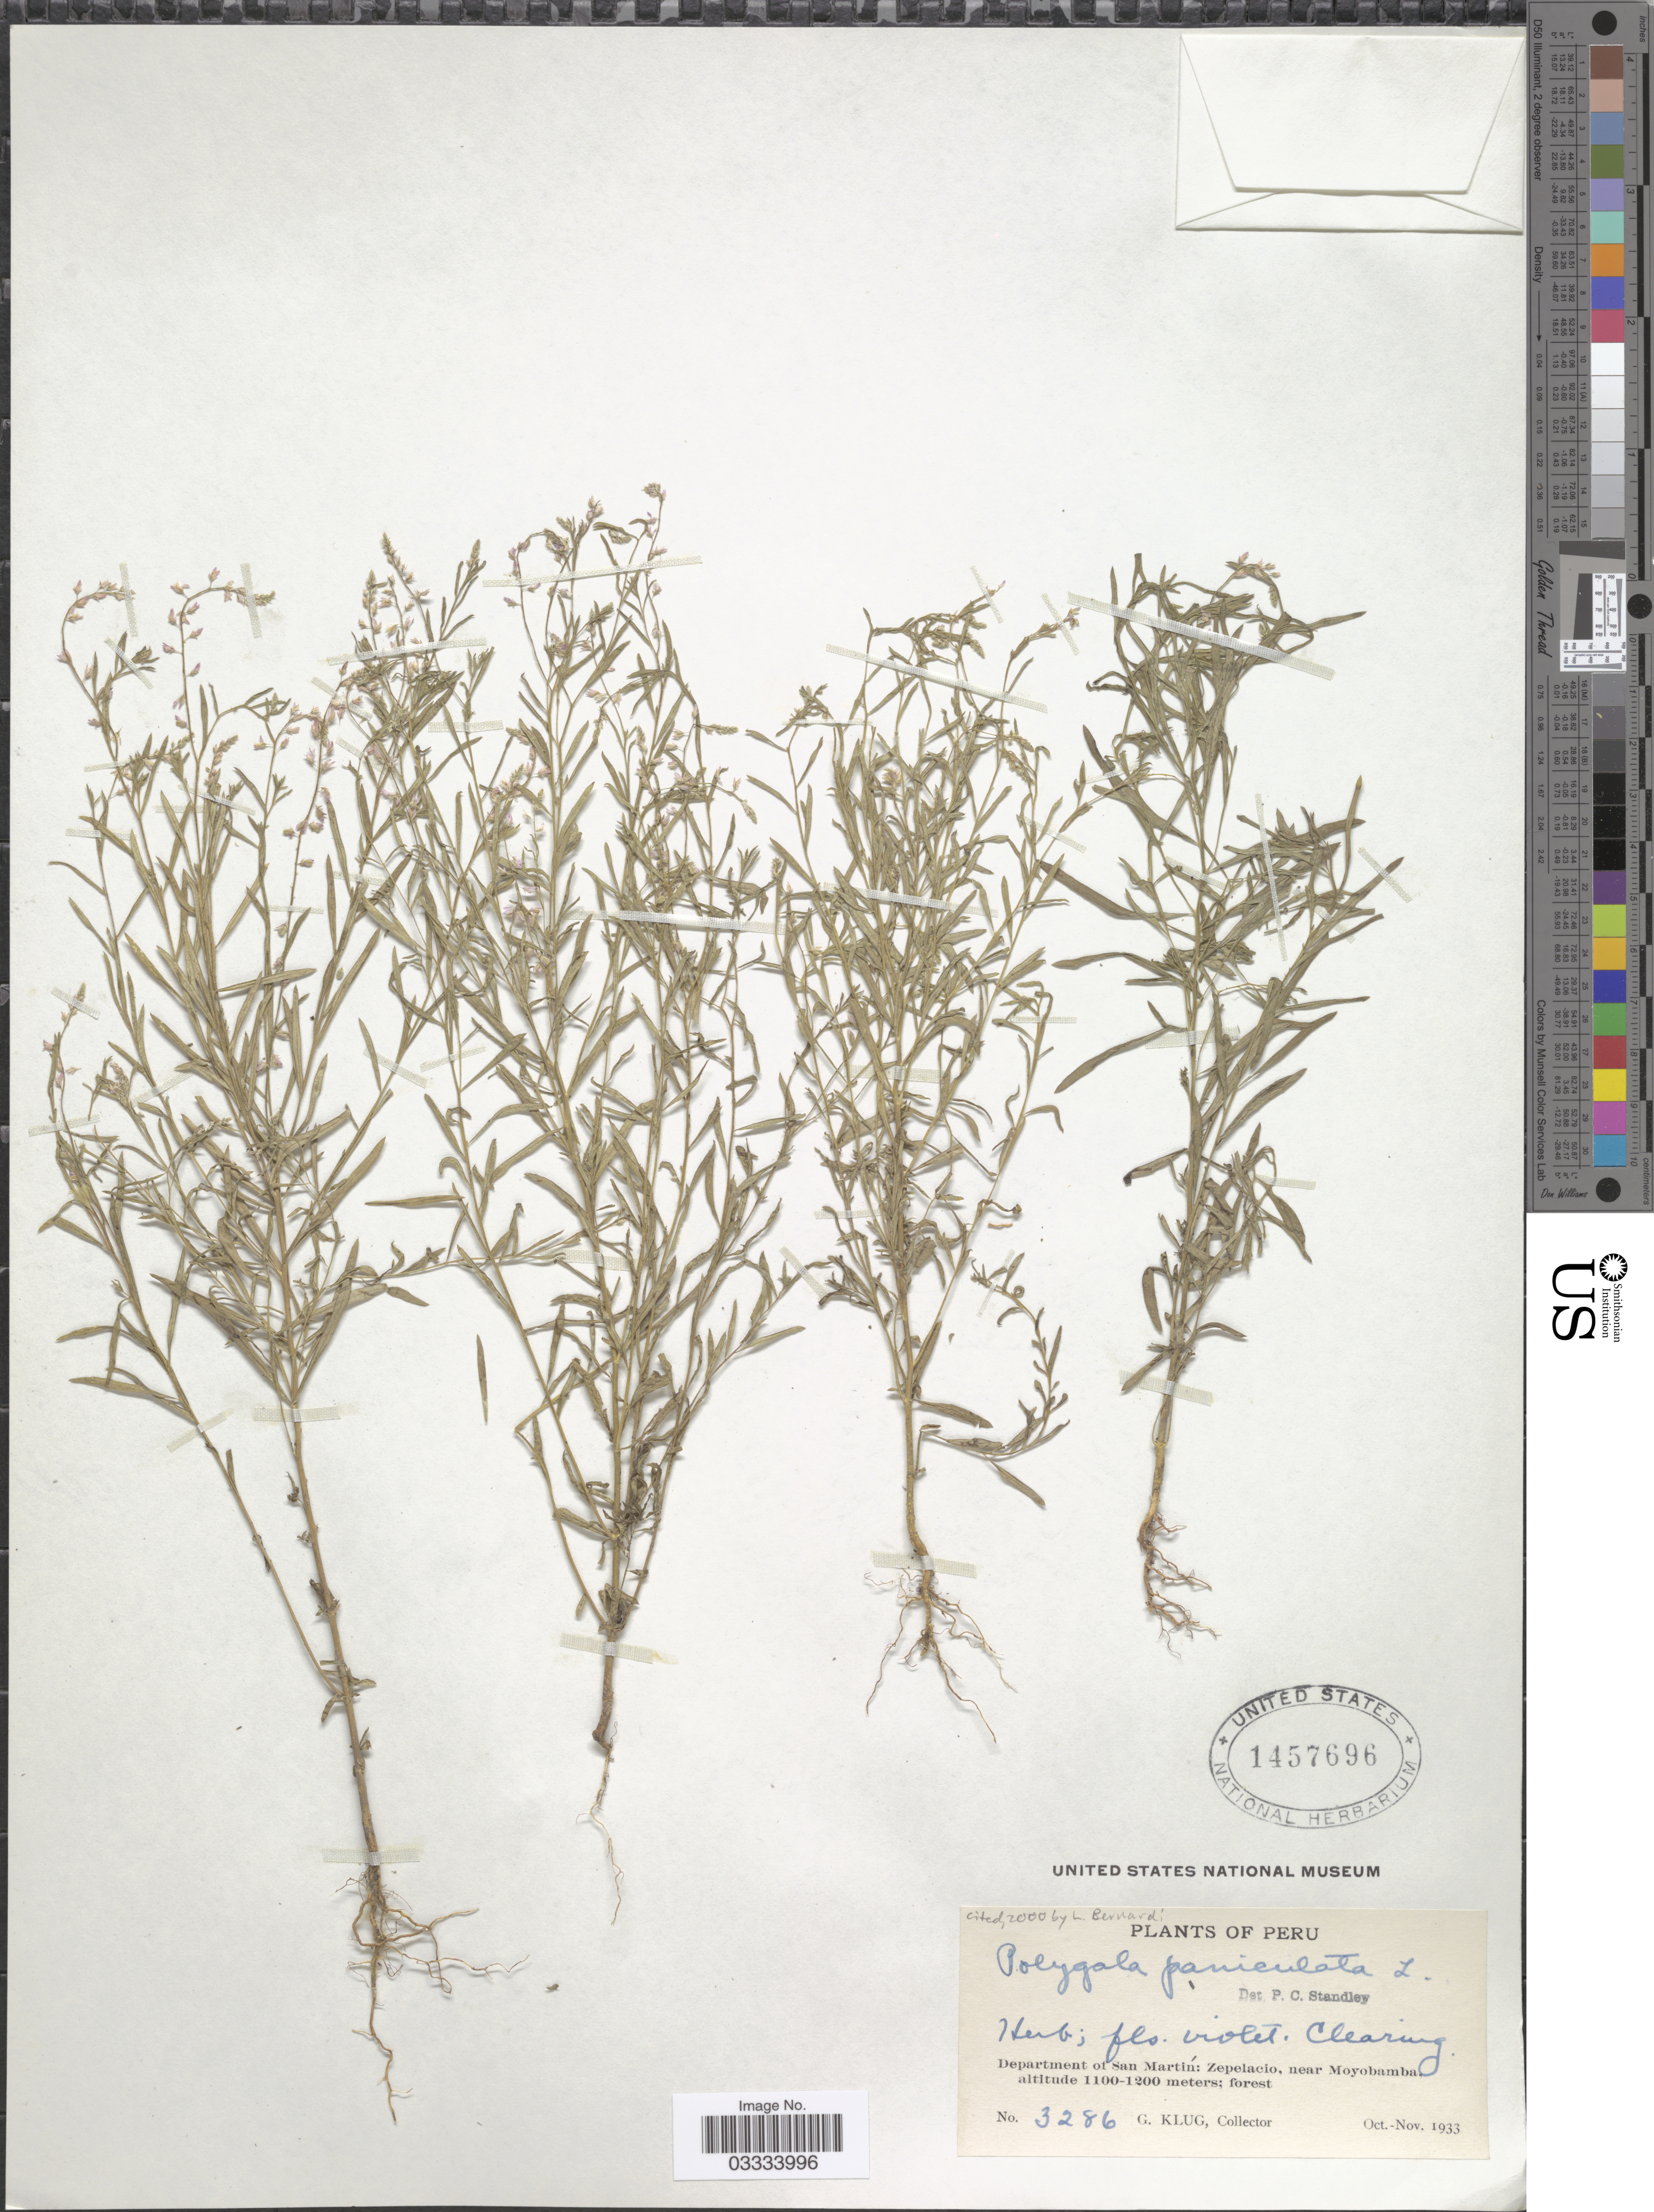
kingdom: Plantae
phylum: Tracheophyta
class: Magnoliopsida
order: Fabales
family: Polygalaceae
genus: Polygala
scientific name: Polygala paniculata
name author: L.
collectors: G. Klug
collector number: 3286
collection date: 1933-10/1933-11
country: Peru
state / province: San Martín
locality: Department of San Martín: Zepelacio, near Moyobamba.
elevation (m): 1100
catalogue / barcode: US 1457696